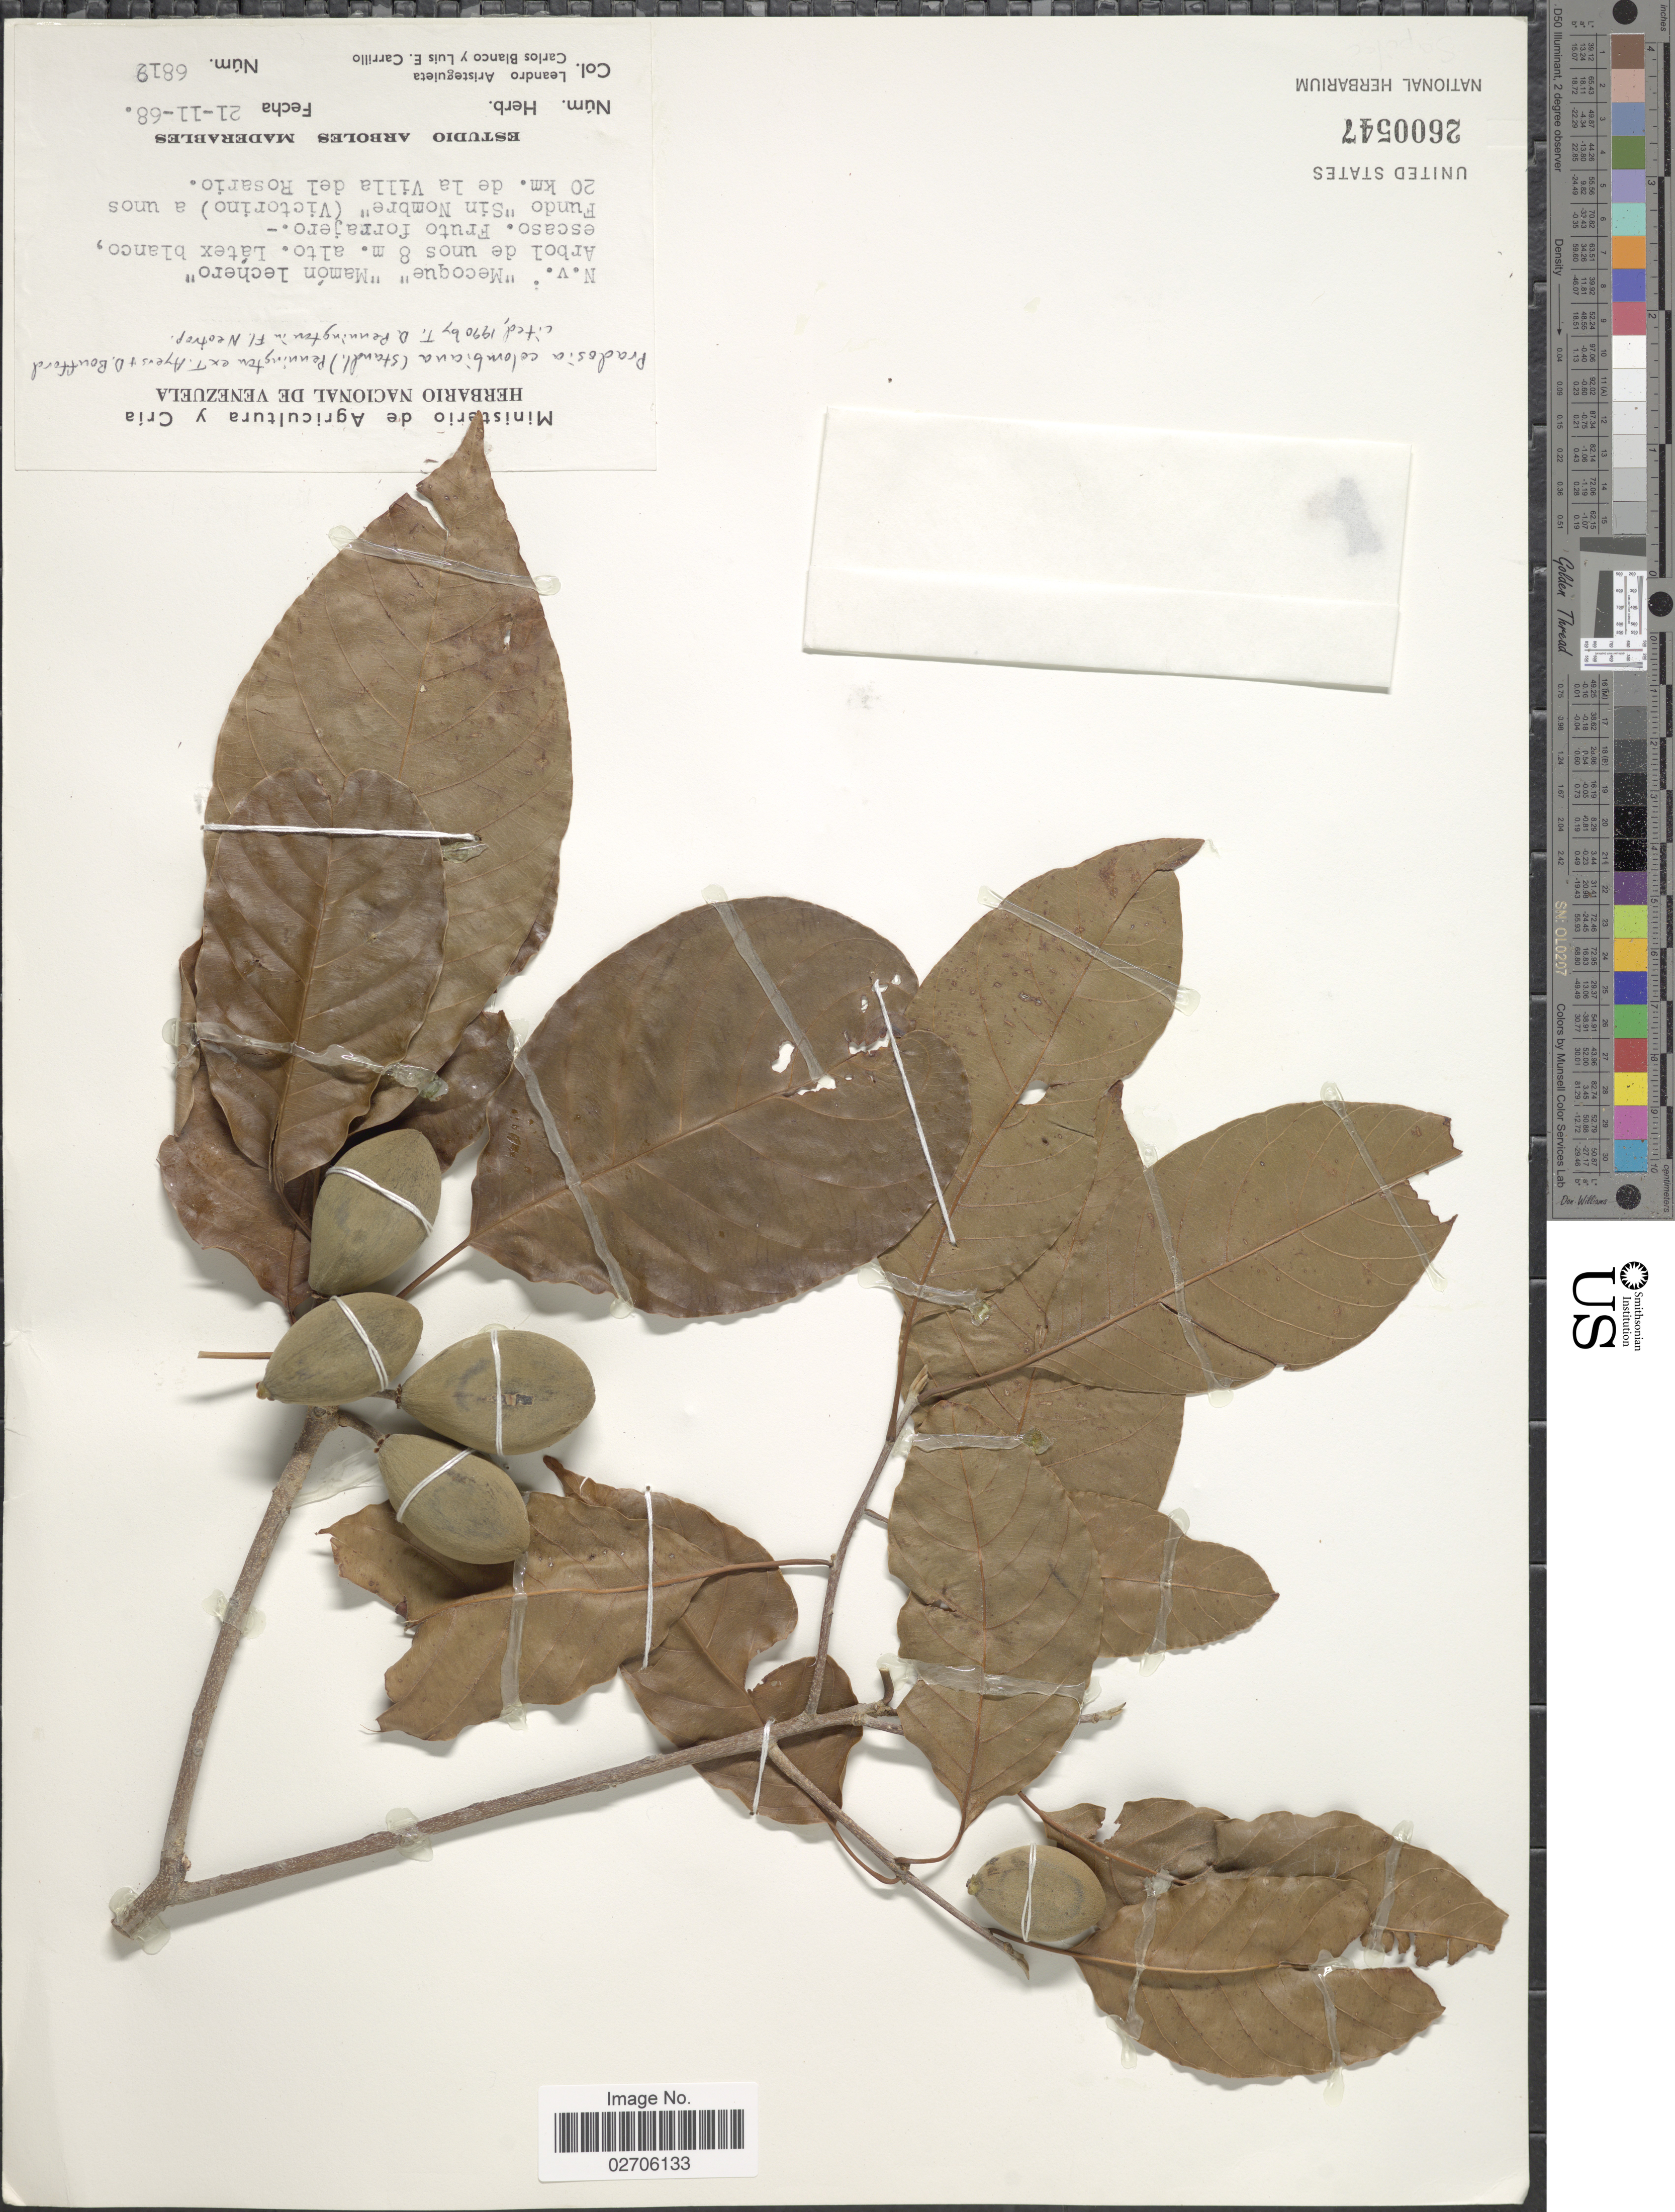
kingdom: Plantae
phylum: Tracheophyta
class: Magnoliopsida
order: Ericales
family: Sapotaceae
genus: Pradosia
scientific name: Pradosia colombiana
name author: (Standl.) T.D. Penn. ex T.J. Ayers & Boufford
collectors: L. Aristeguieta, C. Blanco & L. Carrillo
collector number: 6819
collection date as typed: Transcribed d/m/y: 21/11/68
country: Ecuador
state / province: Colón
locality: Sin Nombre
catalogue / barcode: US 2600547